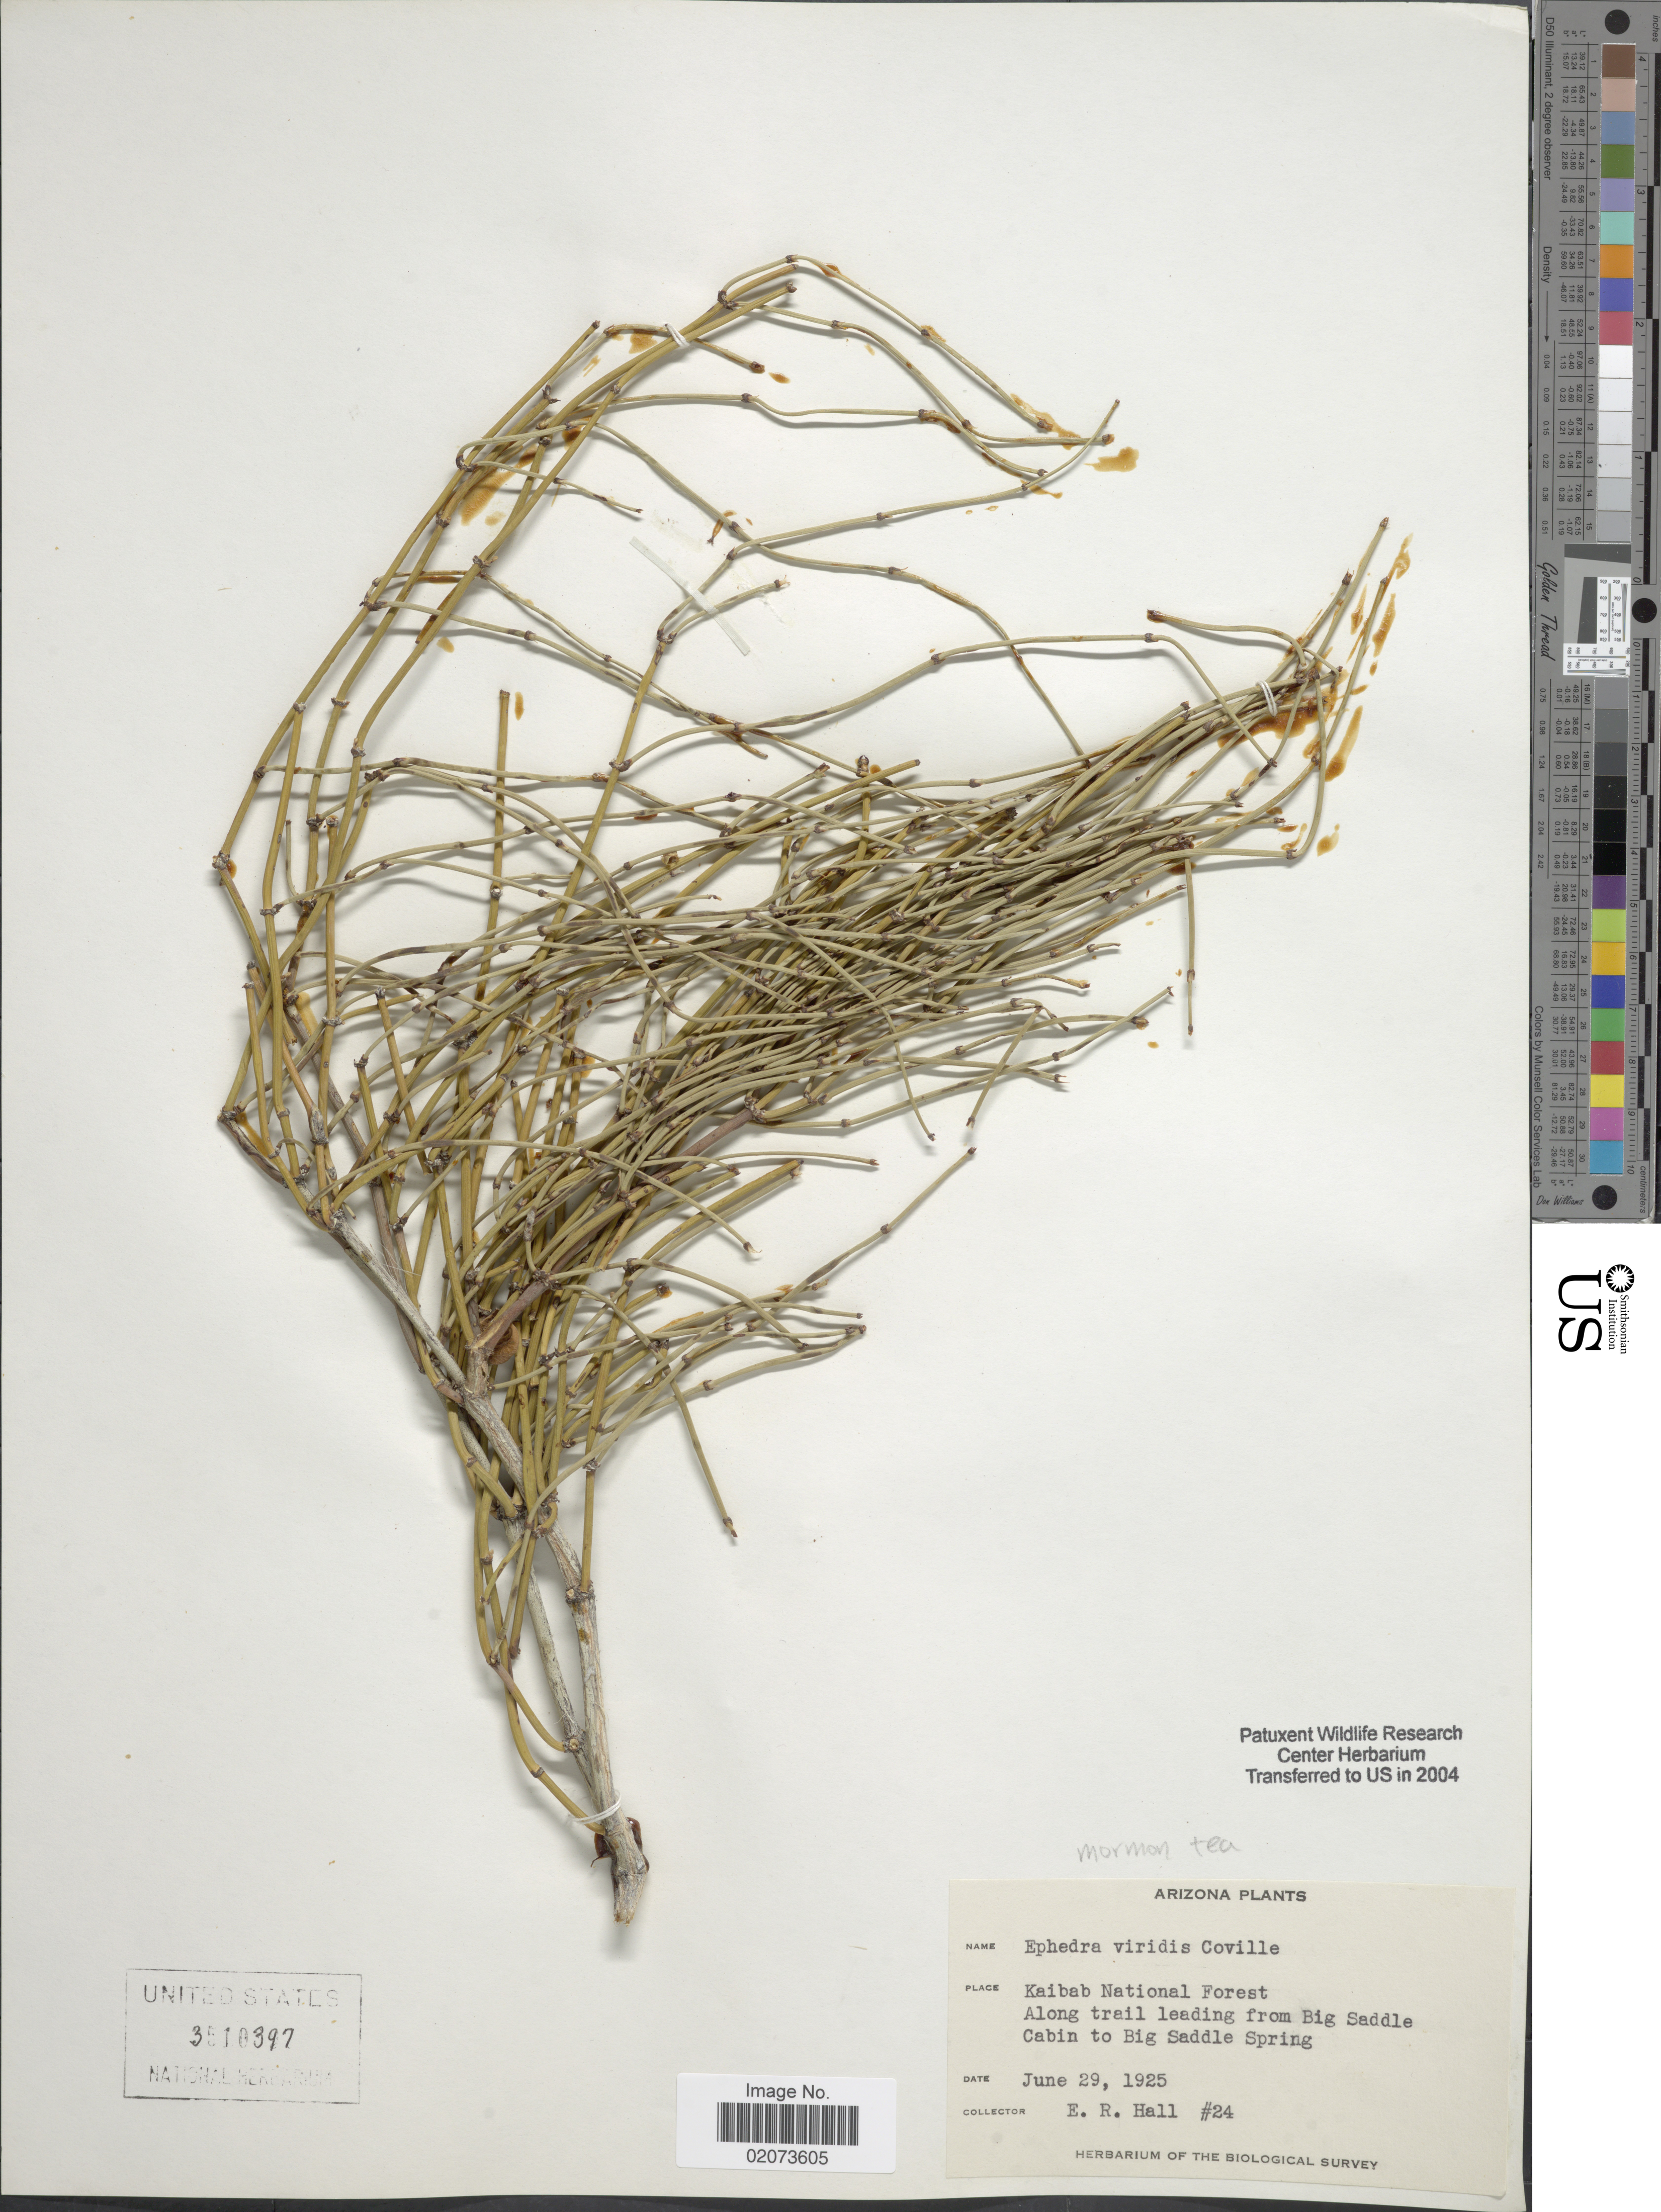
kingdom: Plantae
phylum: Tracheophyta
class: Gnetopsida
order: Ephedrales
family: Ephedraceae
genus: Ephedra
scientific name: Ephedra viridis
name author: Coville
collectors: E. Hall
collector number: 24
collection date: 1925-06-29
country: United States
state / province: Arizona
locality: Kaibab National Forest, along trail leading from Big Saddle, Cabin to Big Saddle Spring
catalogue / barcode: US 3510397